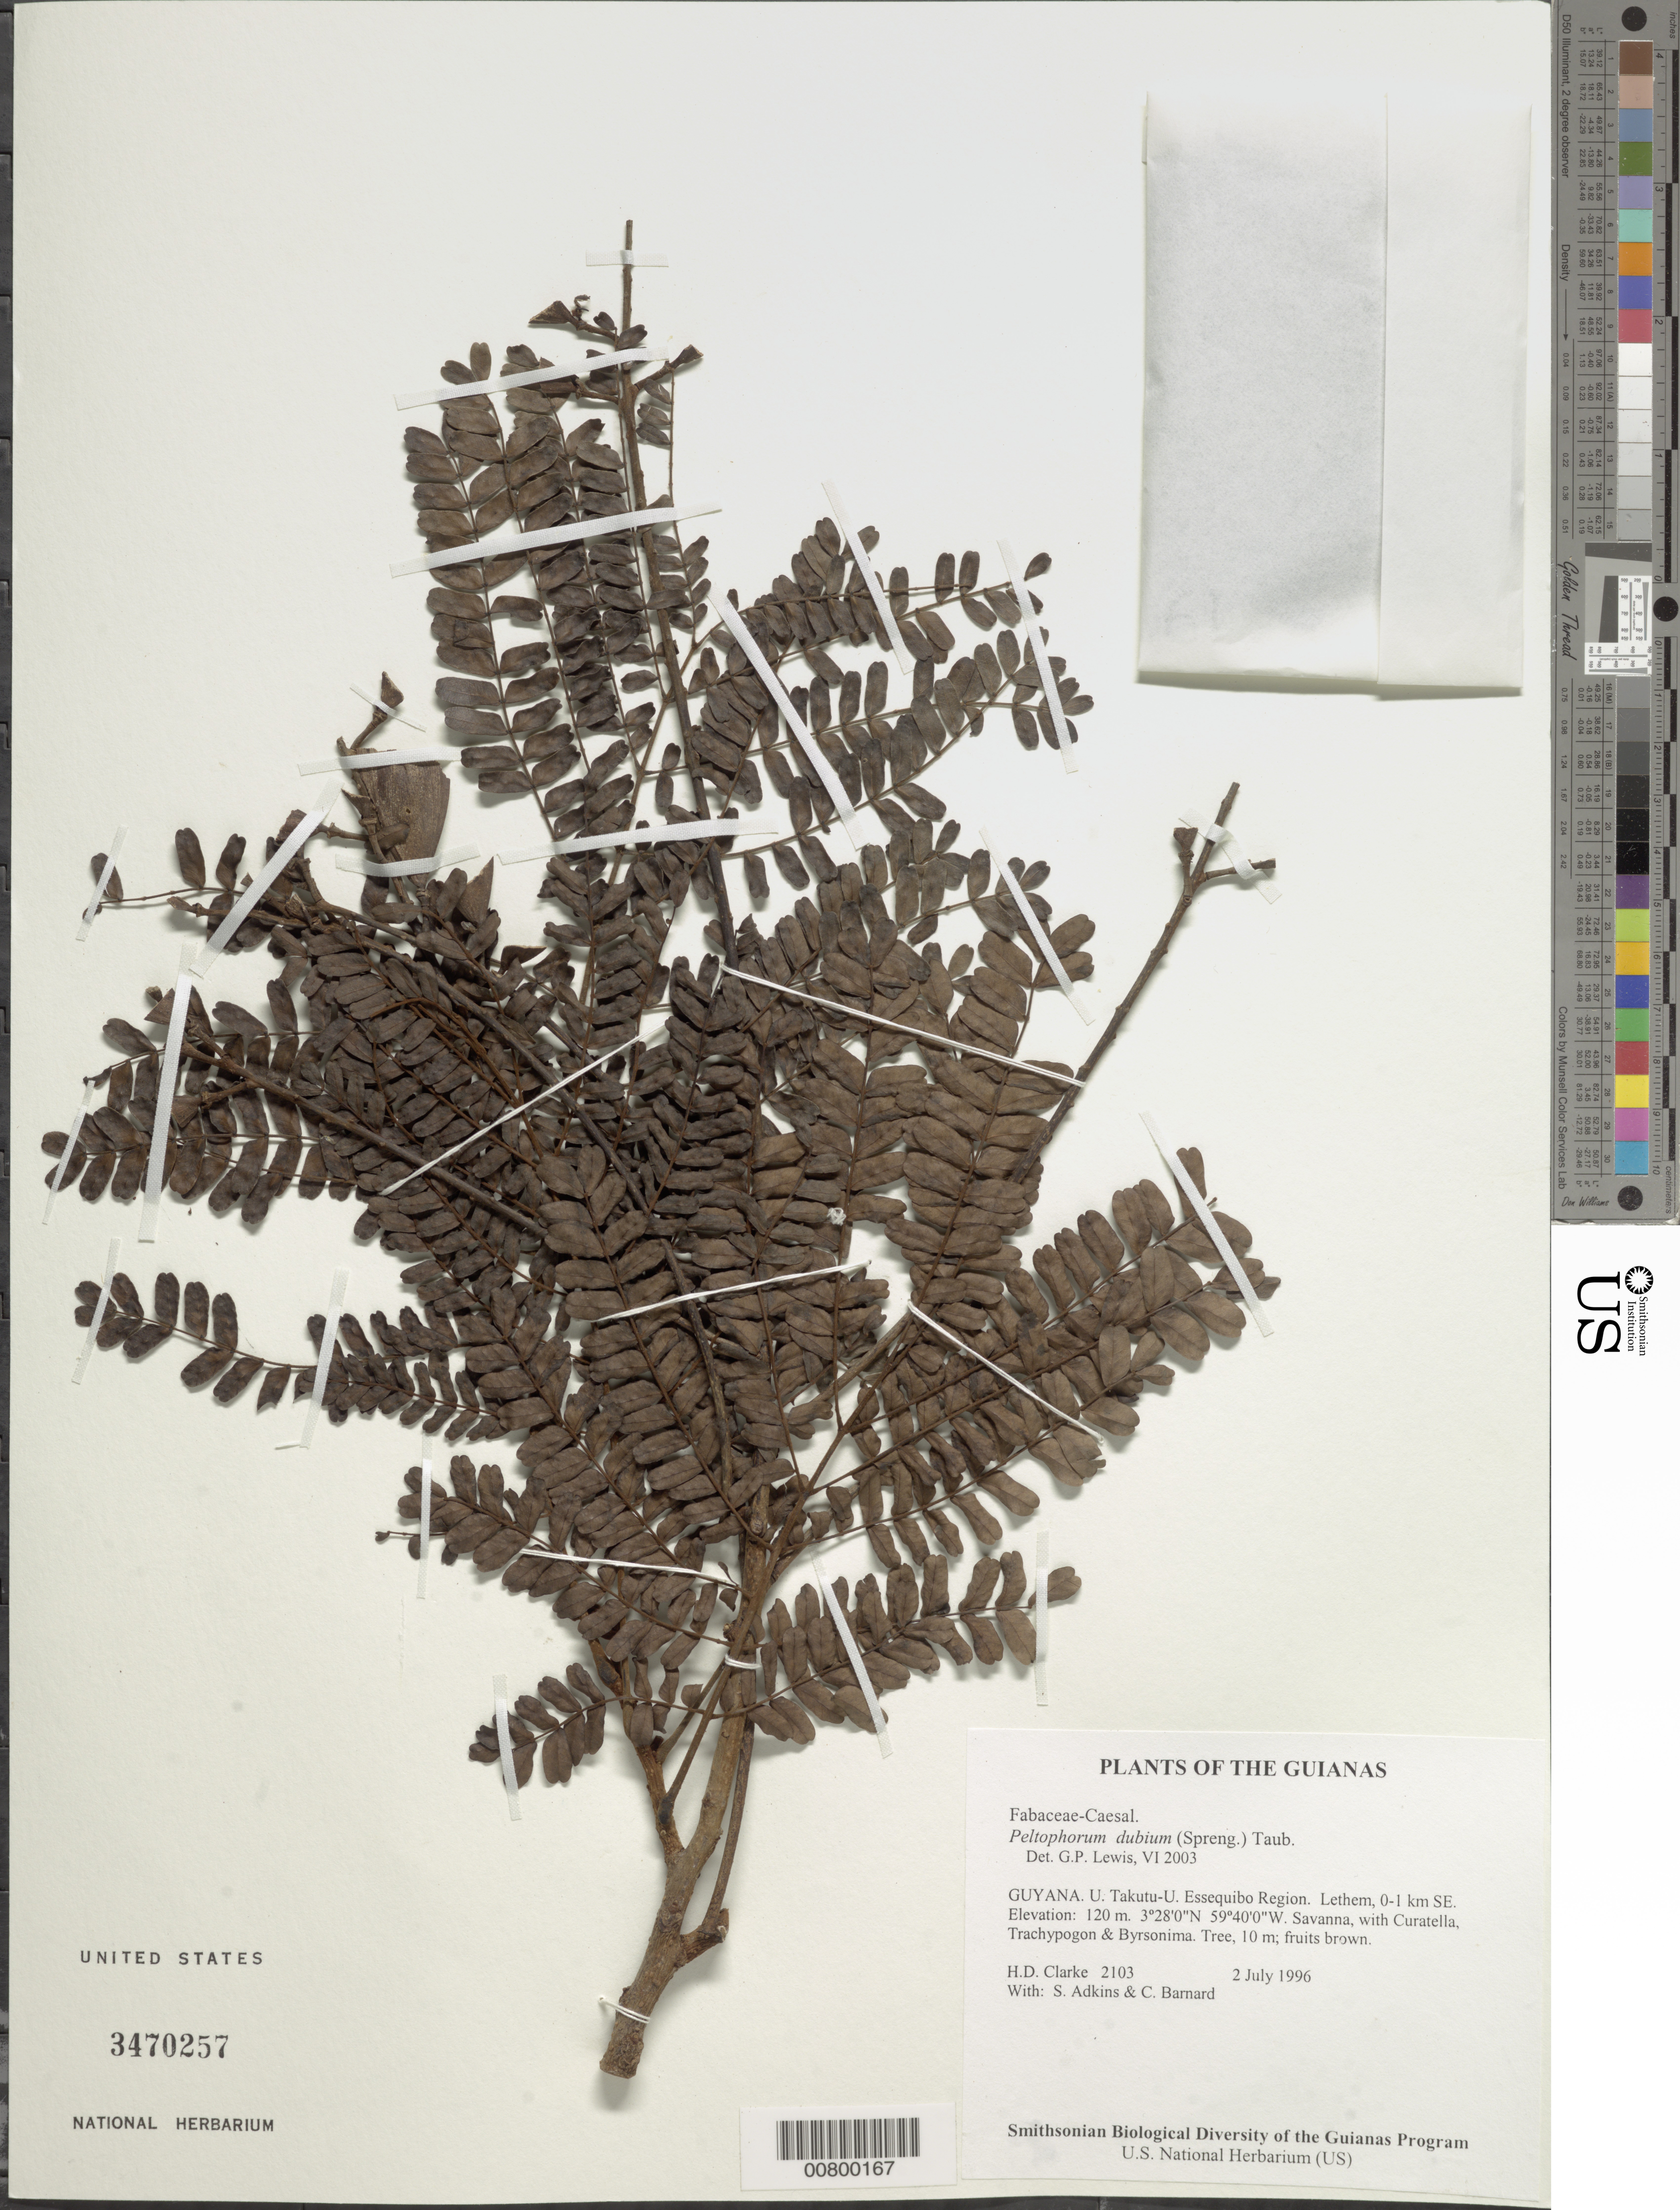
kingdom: Plantae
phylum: Tracheophyta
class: Magnoliopsida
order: Fabales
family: Fabaceae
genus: Peltophorum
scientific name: Peltophorum dubium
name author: (Spreng.) Taub.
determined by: Lewis, Gwilym P.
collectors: H. D. Clarke, S. Adkins & C. Bernard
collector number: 2103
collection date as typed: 2 July 1996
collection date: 1996-07-02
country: Guyana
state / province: U. Takutu-U. Essequibo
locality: Lethem, 0-1 km SE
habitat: Savanna, with Curatella, Trachypogon & Byrsonima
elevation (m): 120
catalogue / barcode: US 3470257